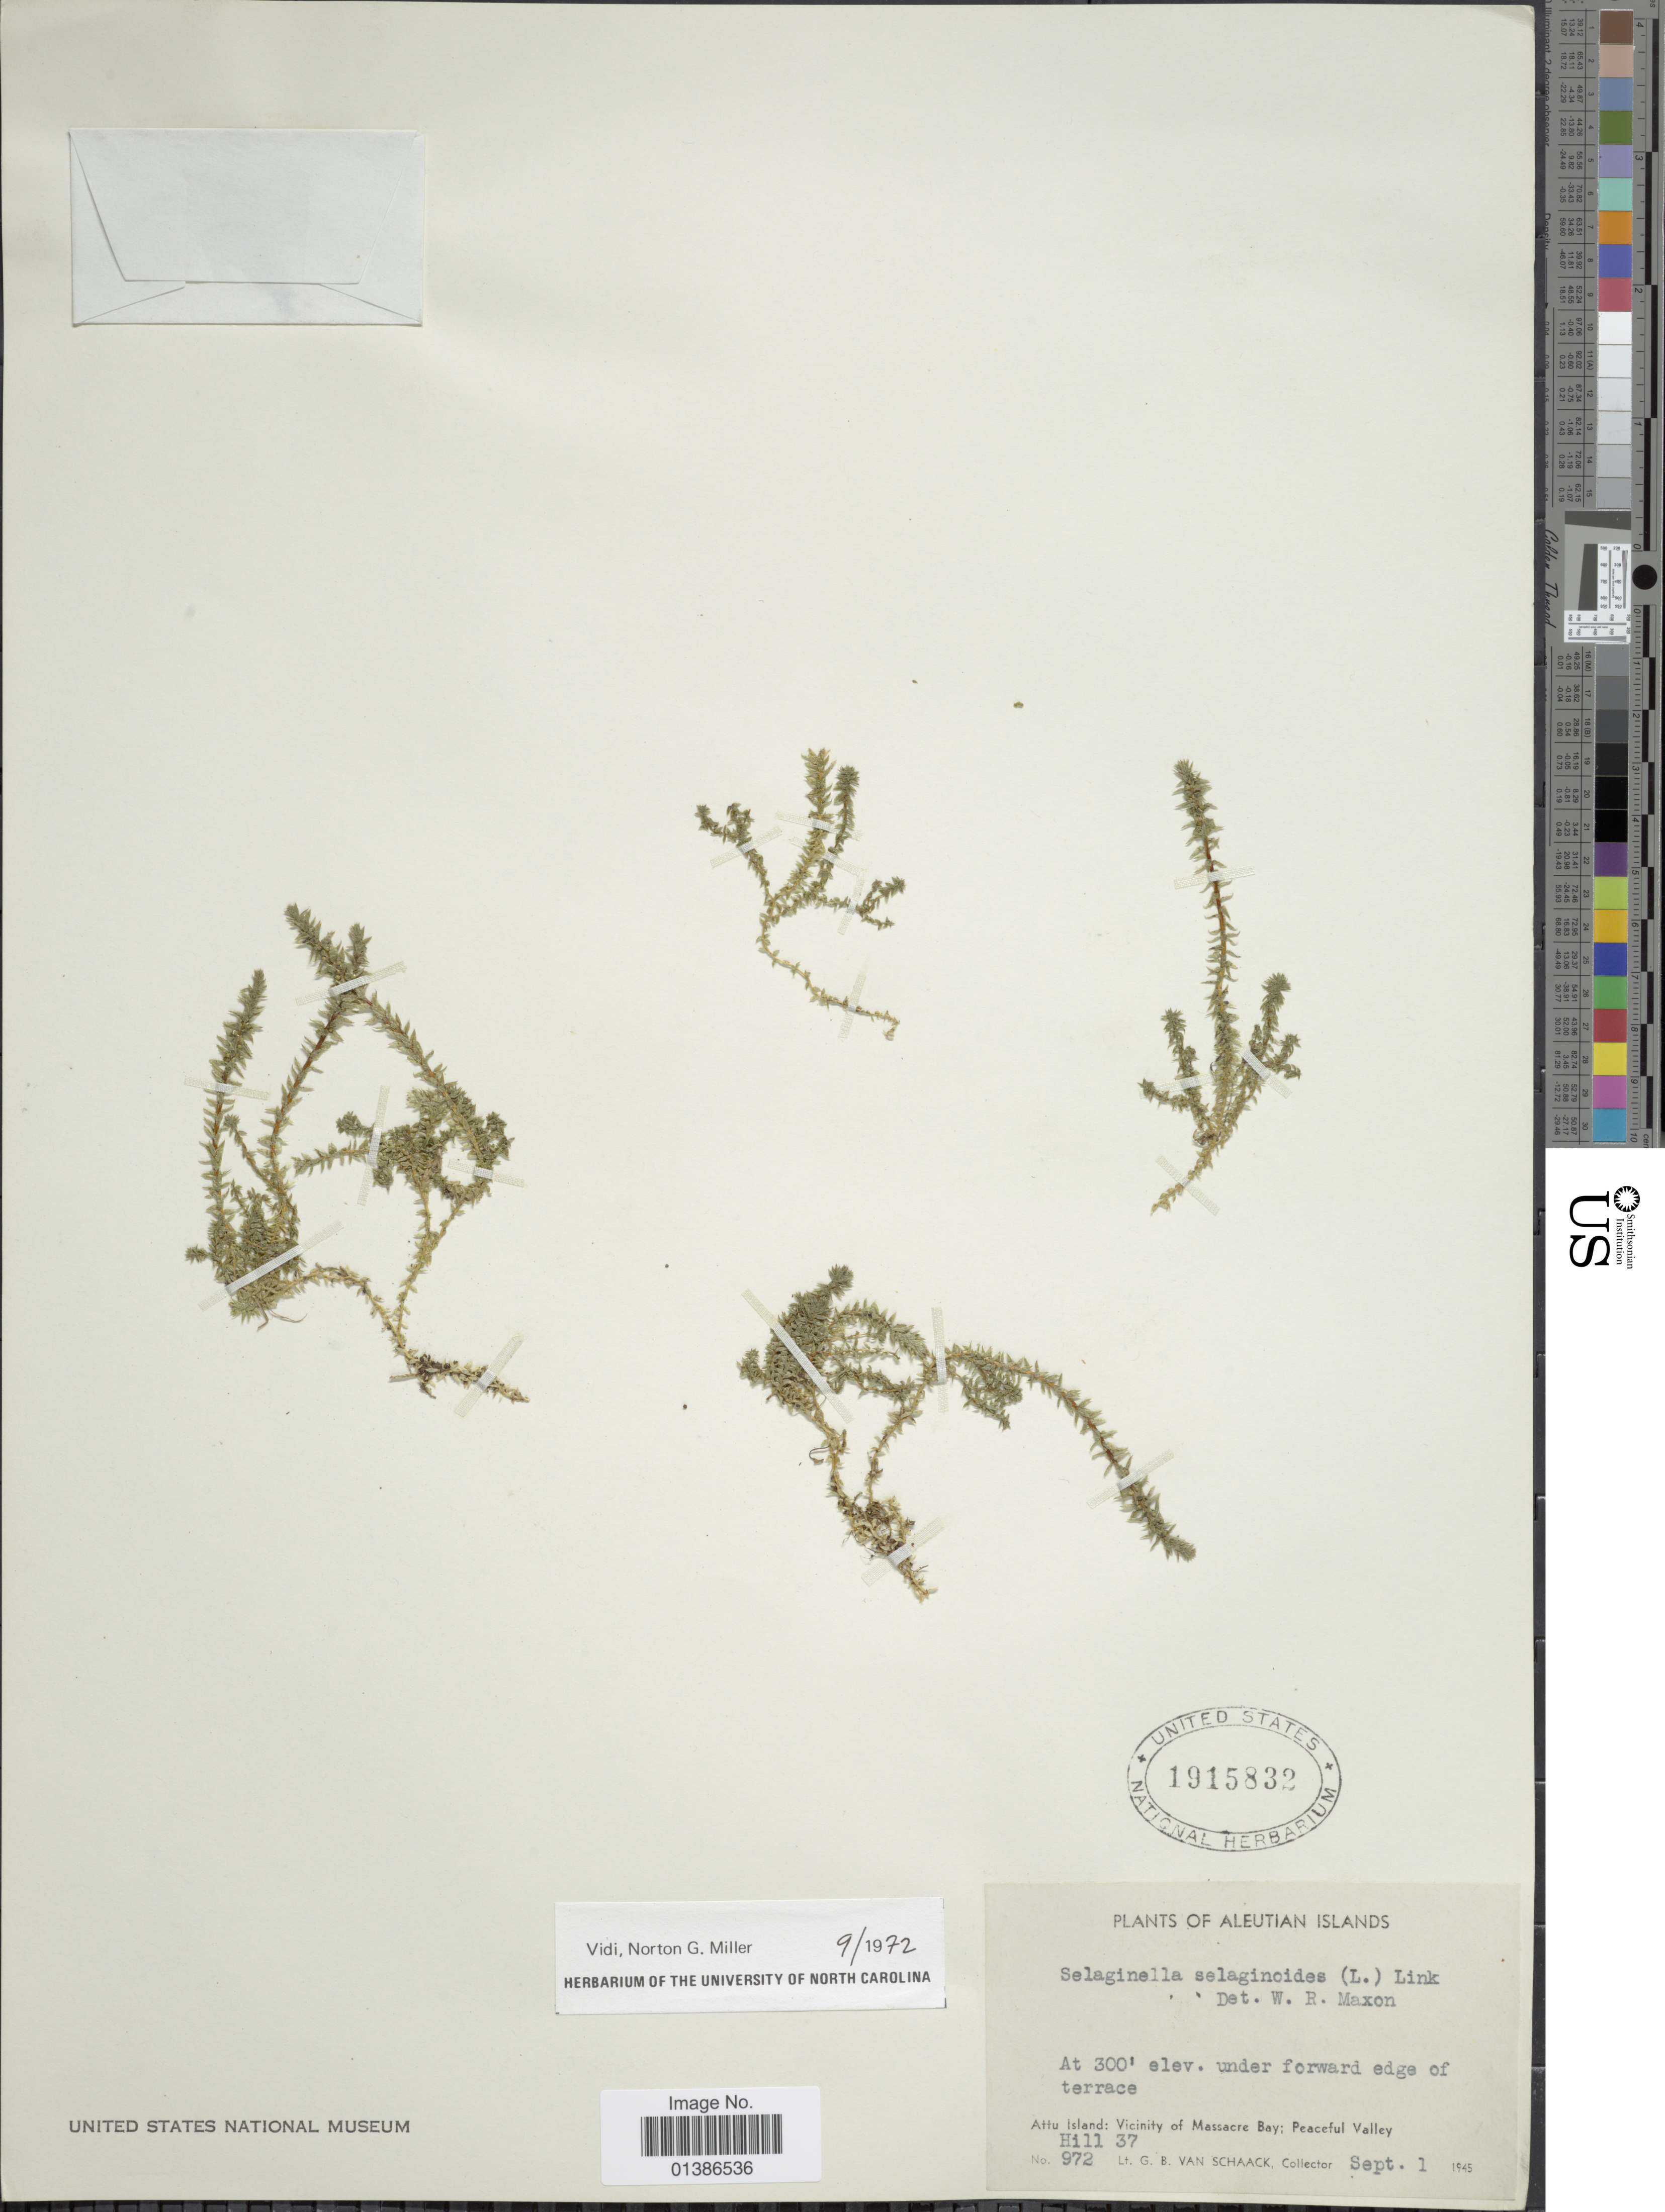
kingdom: Plantae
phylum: Tracheophyta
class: Lycopodiopsida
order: Selaginellales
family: Selaginellaceae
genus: Selaginella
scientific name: Selaginella selaginoides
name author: (L.) Link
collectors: G. Van Schaack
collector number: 972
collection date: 1945-09-01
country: United States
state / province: Alaska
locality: Attu Island: Vicinity of Massacre Bay; Peaceful Valley Hill 37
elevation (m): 91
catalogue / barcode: US 1915832